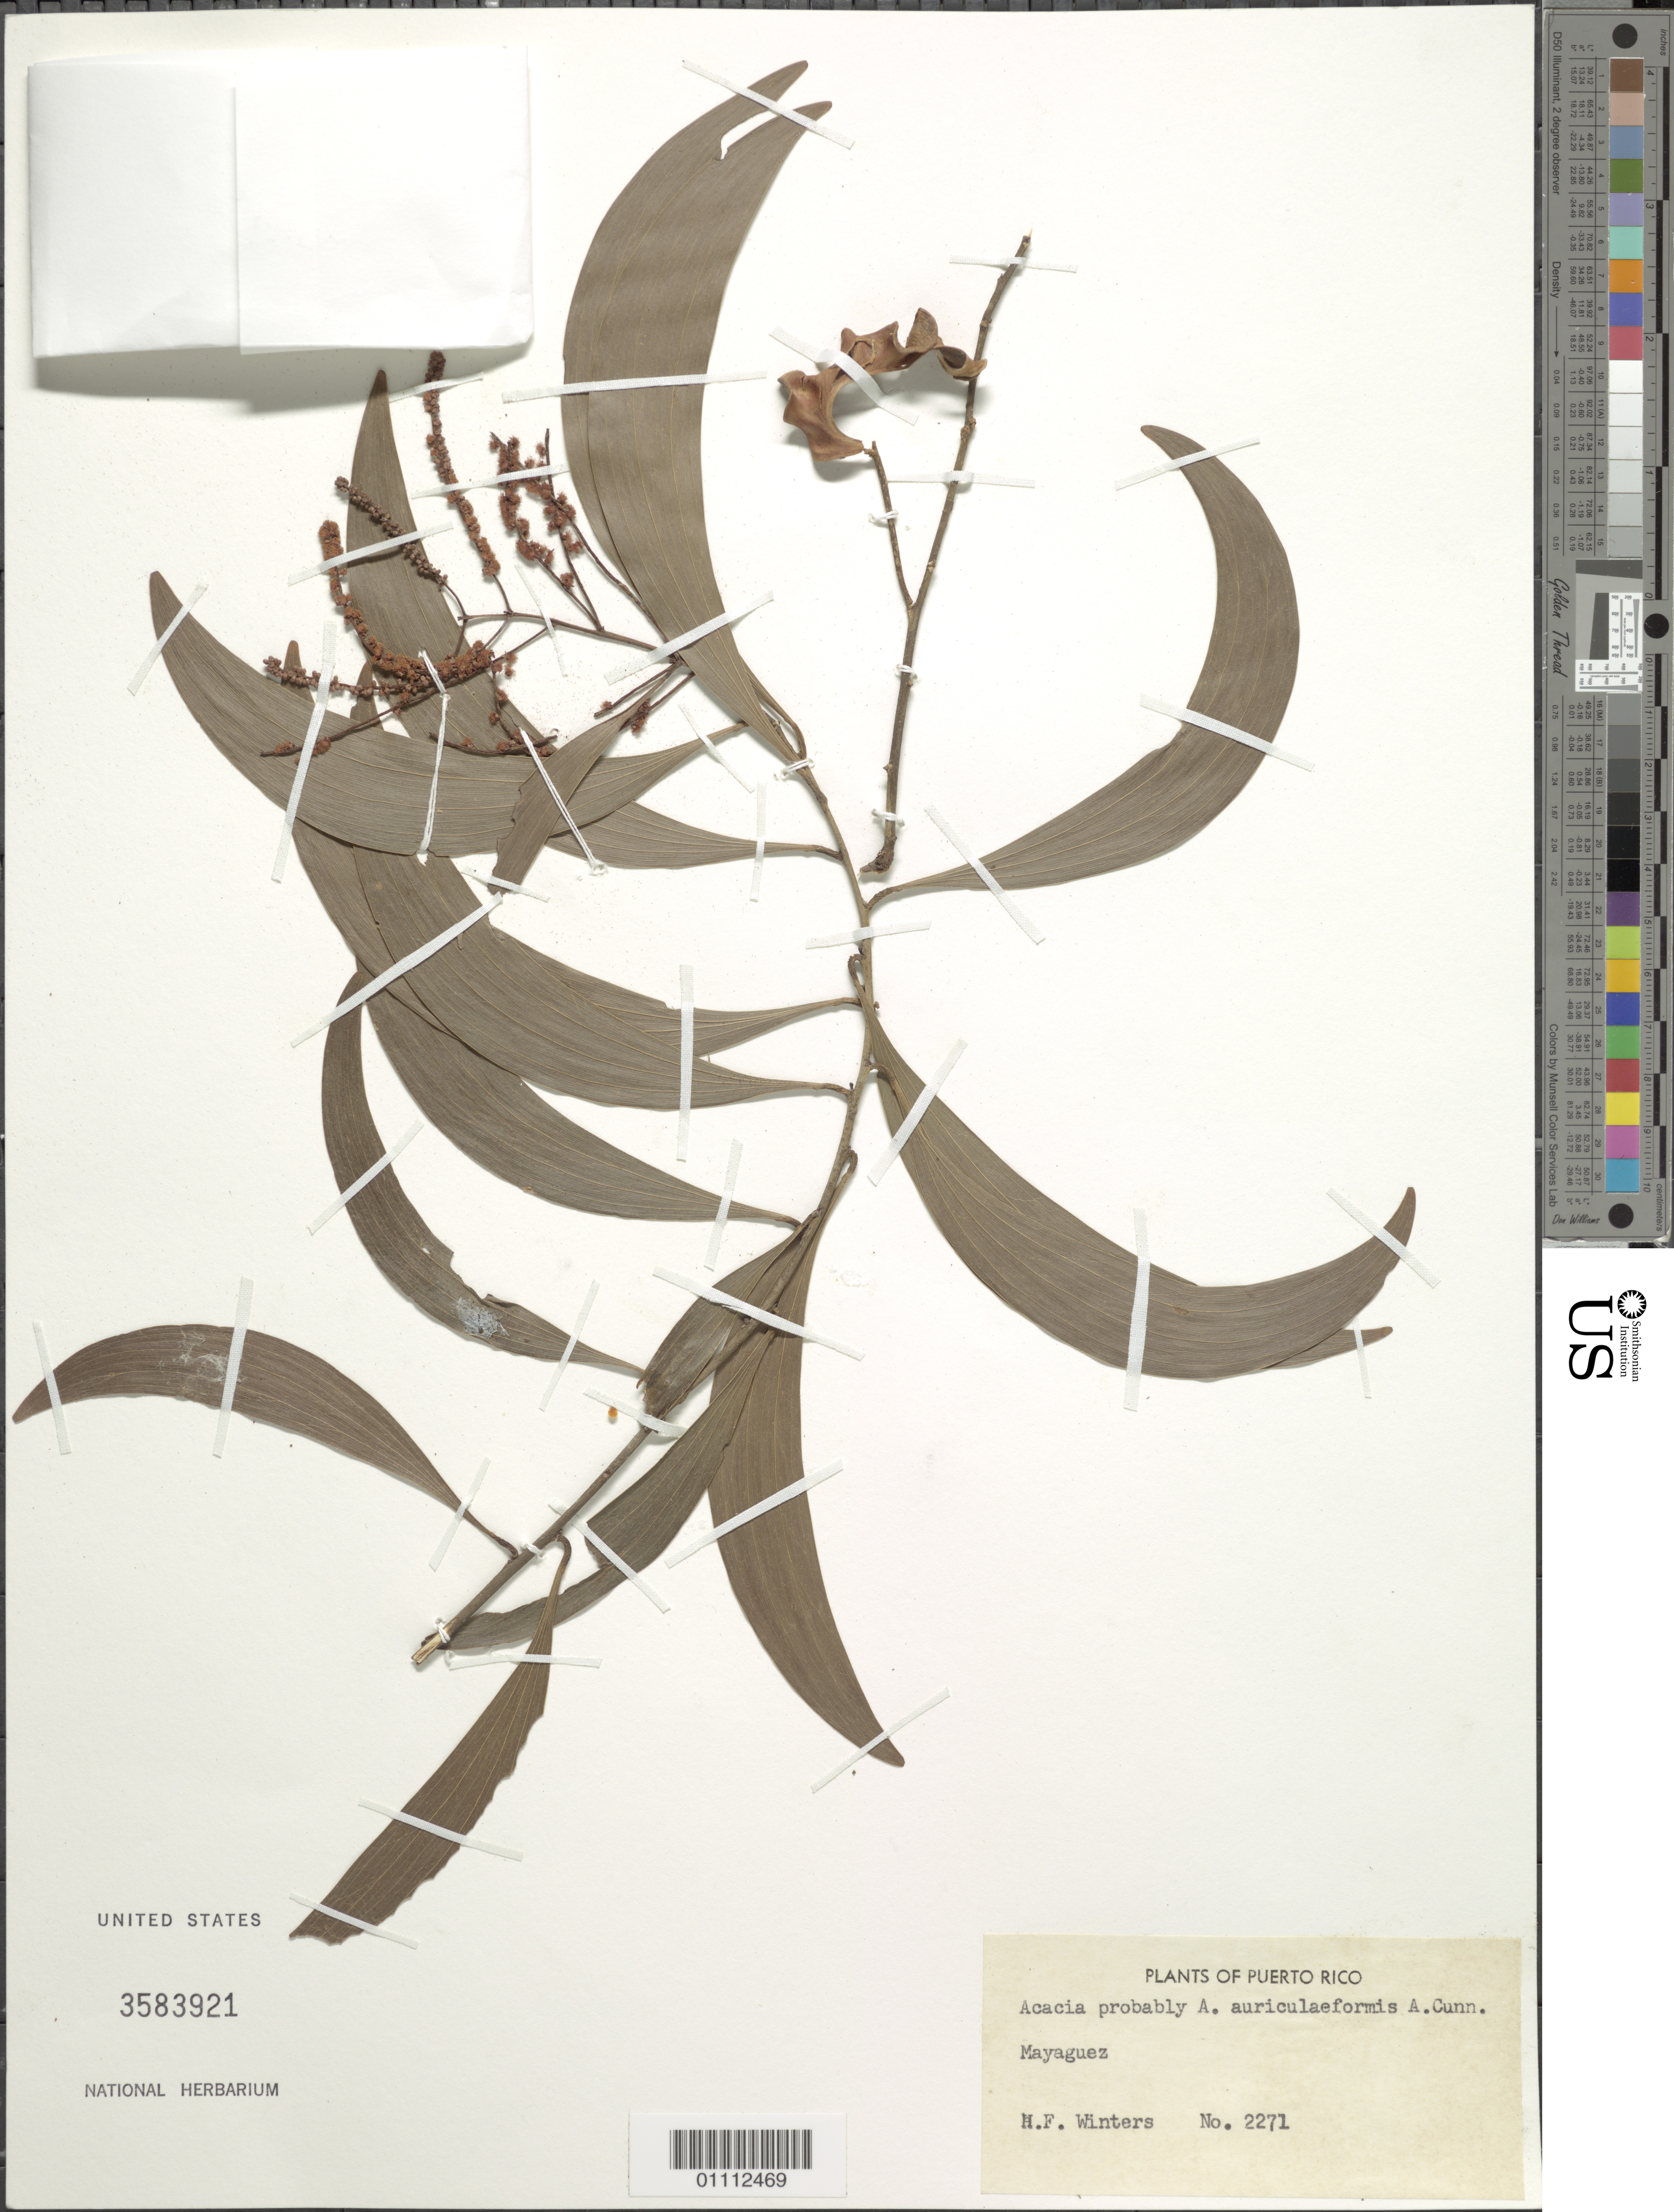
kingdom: Plantae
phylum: Tracheophyta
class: Magnoliopsida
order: Fabales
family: Fabaceae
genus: Acacia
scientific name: Acacia auriculiformis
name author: A. Cunn. ex Benth.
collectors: H. Winters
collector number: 2271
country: Puerto Rico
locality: Mayaguez.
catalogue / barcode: US 3583921